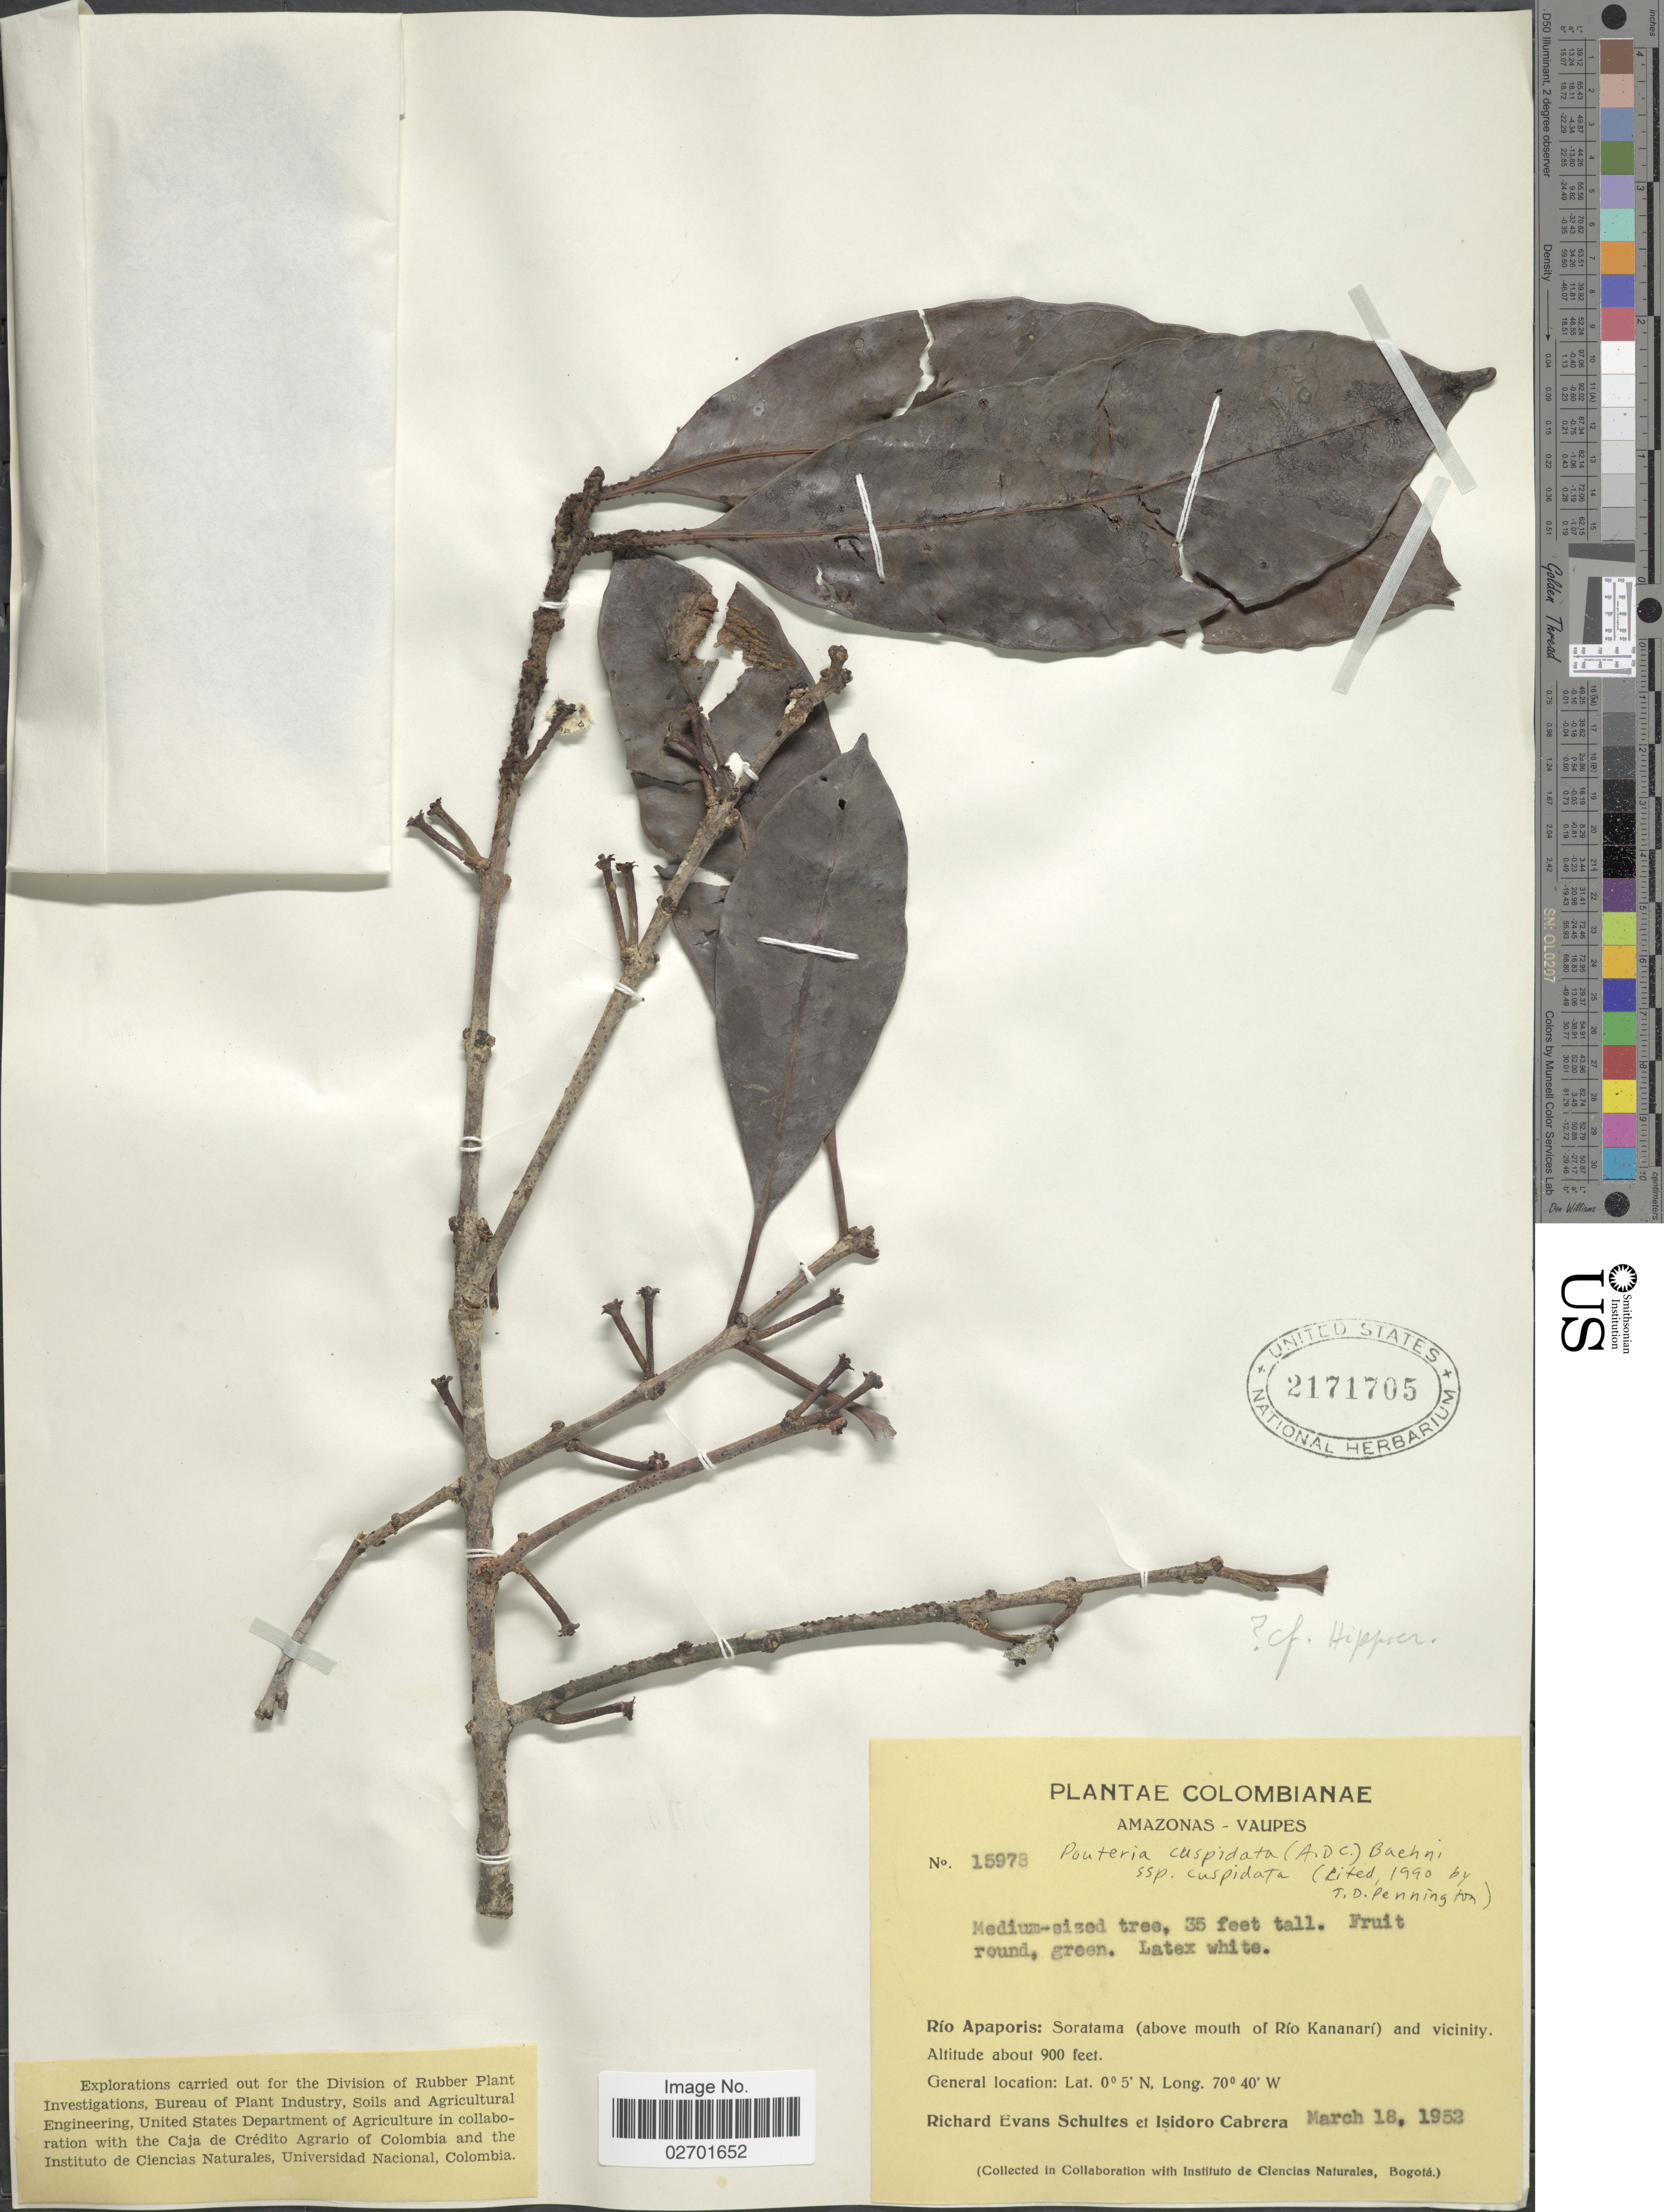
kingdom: Plantae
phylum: Tracheophyta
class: Magnoliopsida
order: Ericales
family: Sapotaceae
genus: Pouteria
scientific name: Pouteria cuspidata subsp. cuspidata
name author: (A. DC.) Baehni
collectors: R. E. Schultes & I. Cabrera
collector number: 15978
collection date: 1952-03-18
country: Colombia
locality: Amazonas-Vaupes, Rio Apaporis: Soratama (above mouth of Rio Kananari) and vicinity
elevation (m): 274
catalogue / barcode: US 2171705